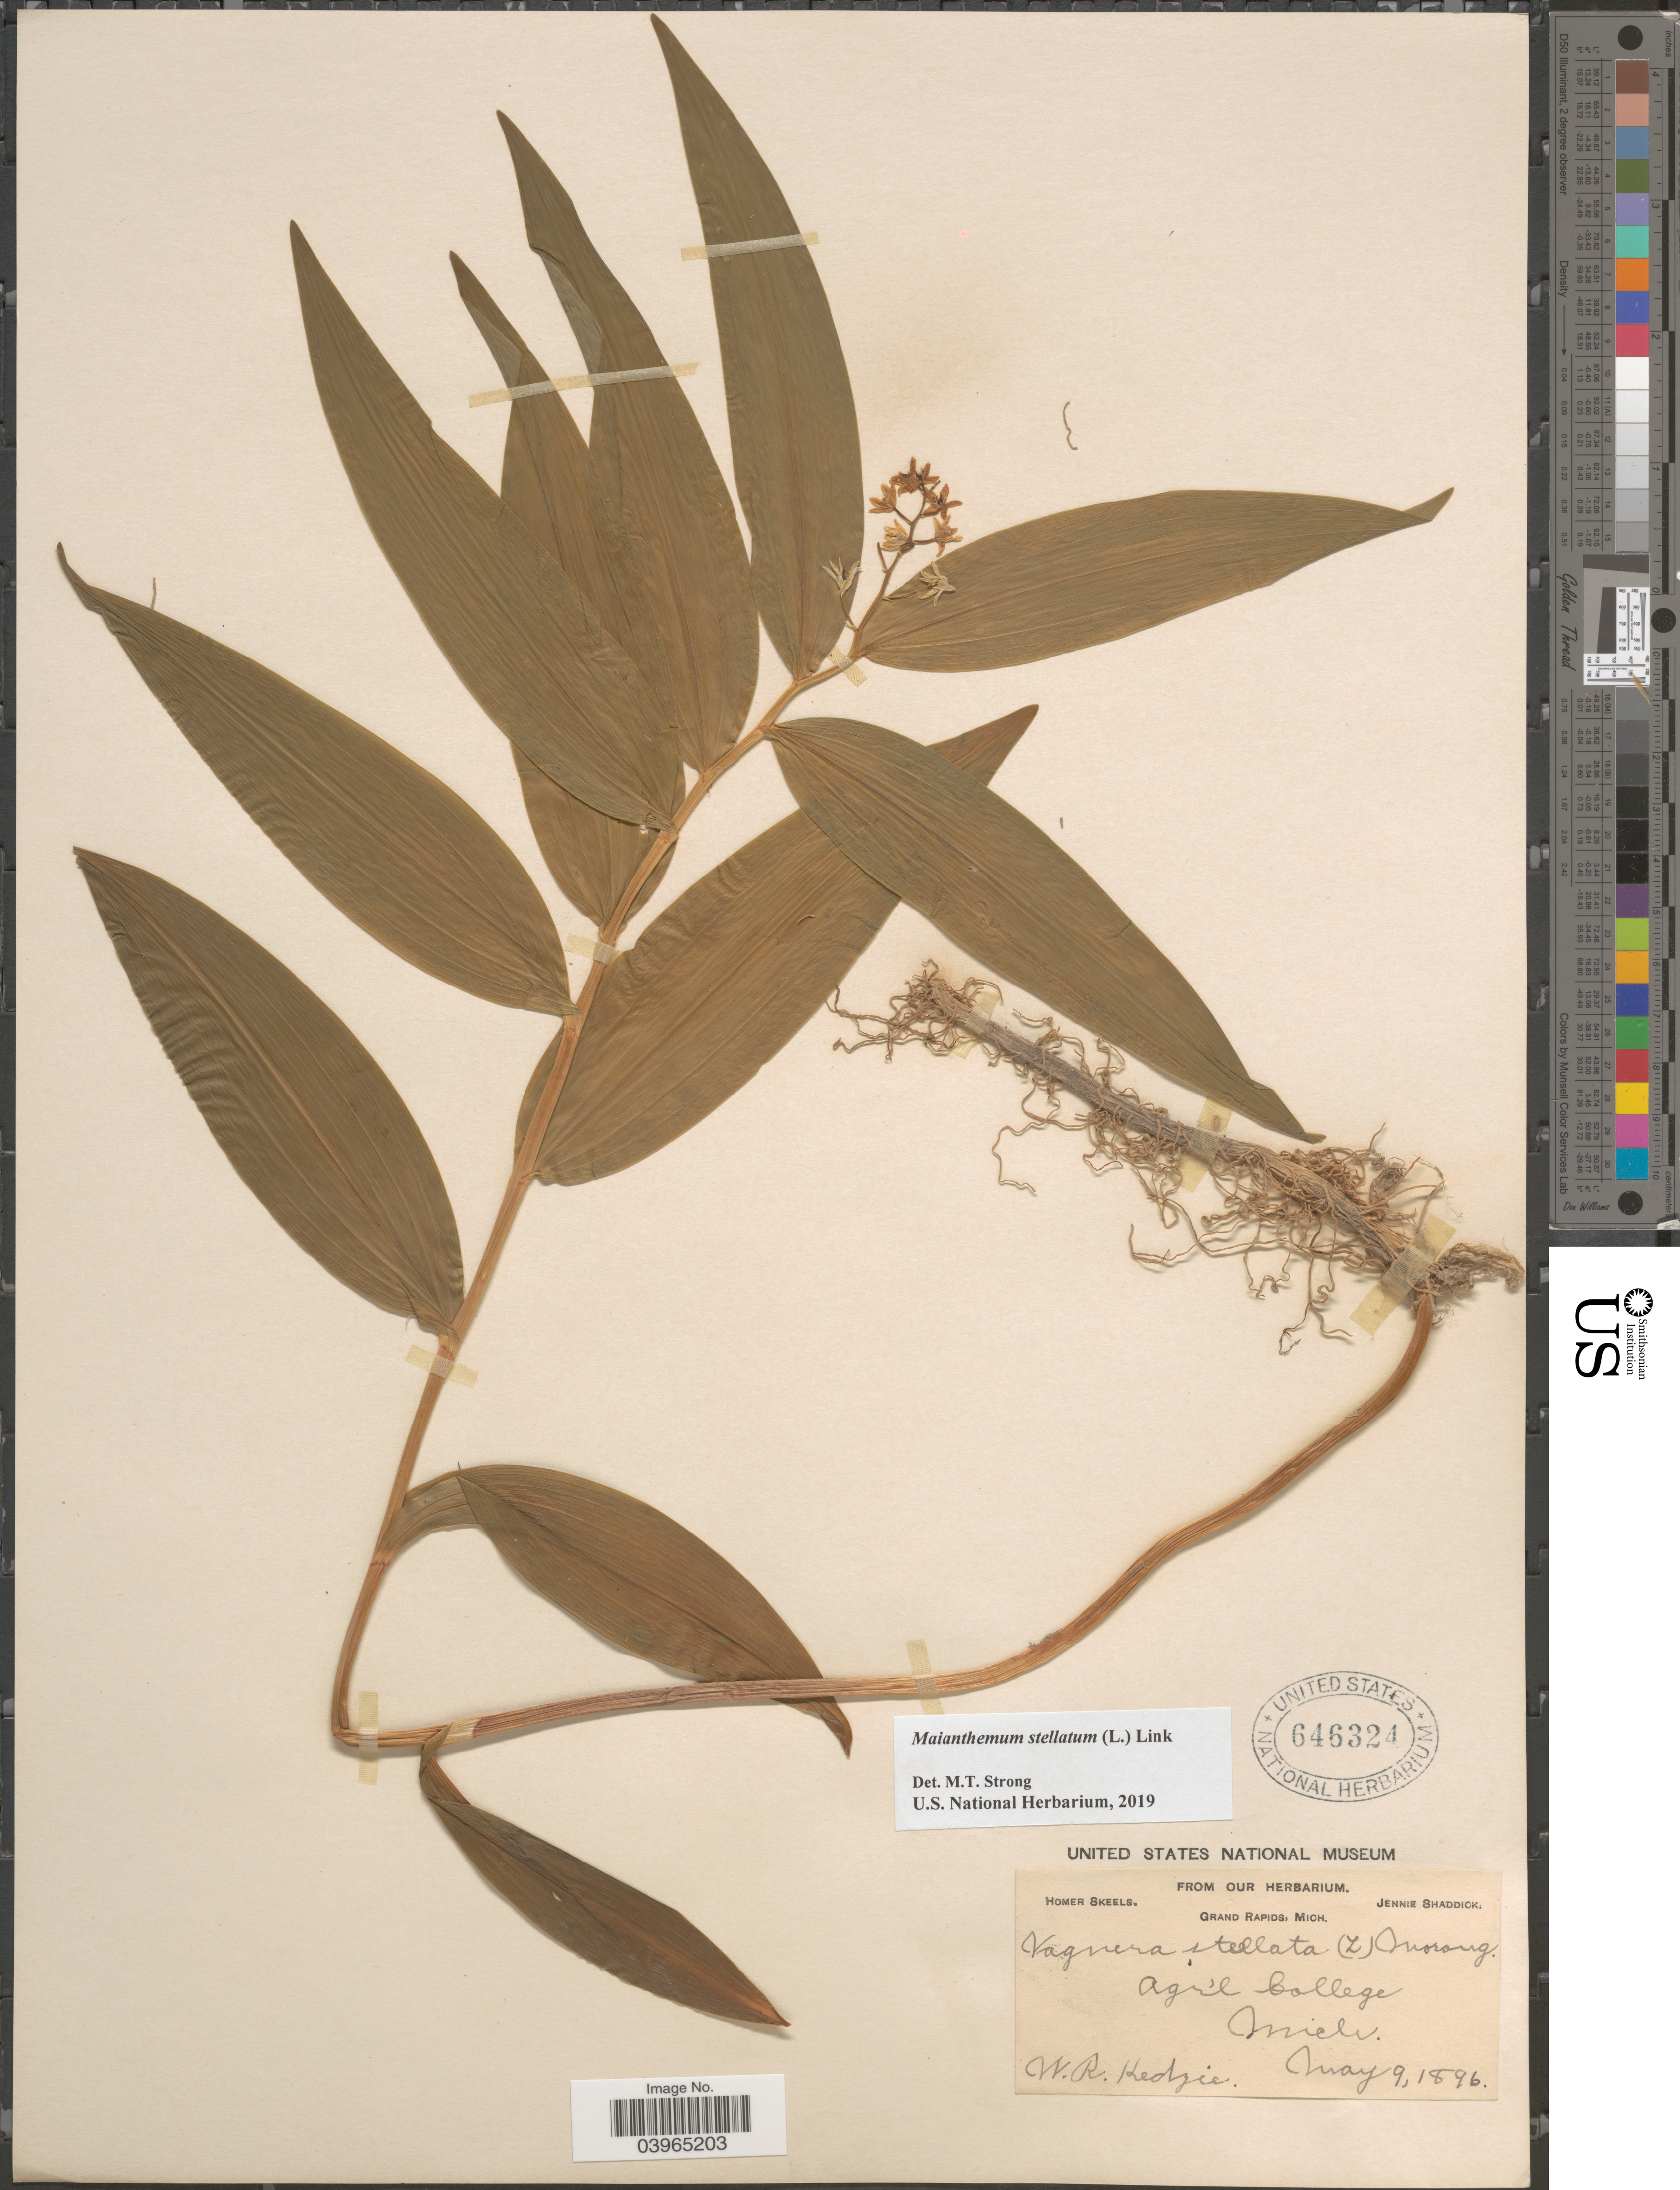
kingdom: Plantae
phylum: Tracheophyta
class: Liliopsida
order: Asparagales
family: Asparagaceae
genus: Maianthemum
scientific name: Maianthemum stellatum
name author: (L.) Link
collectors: W. Kedzie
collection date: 1896-05-09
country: United States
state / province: Michigan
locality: Grand Rapids. Agr'l College.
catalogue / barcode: US 646324